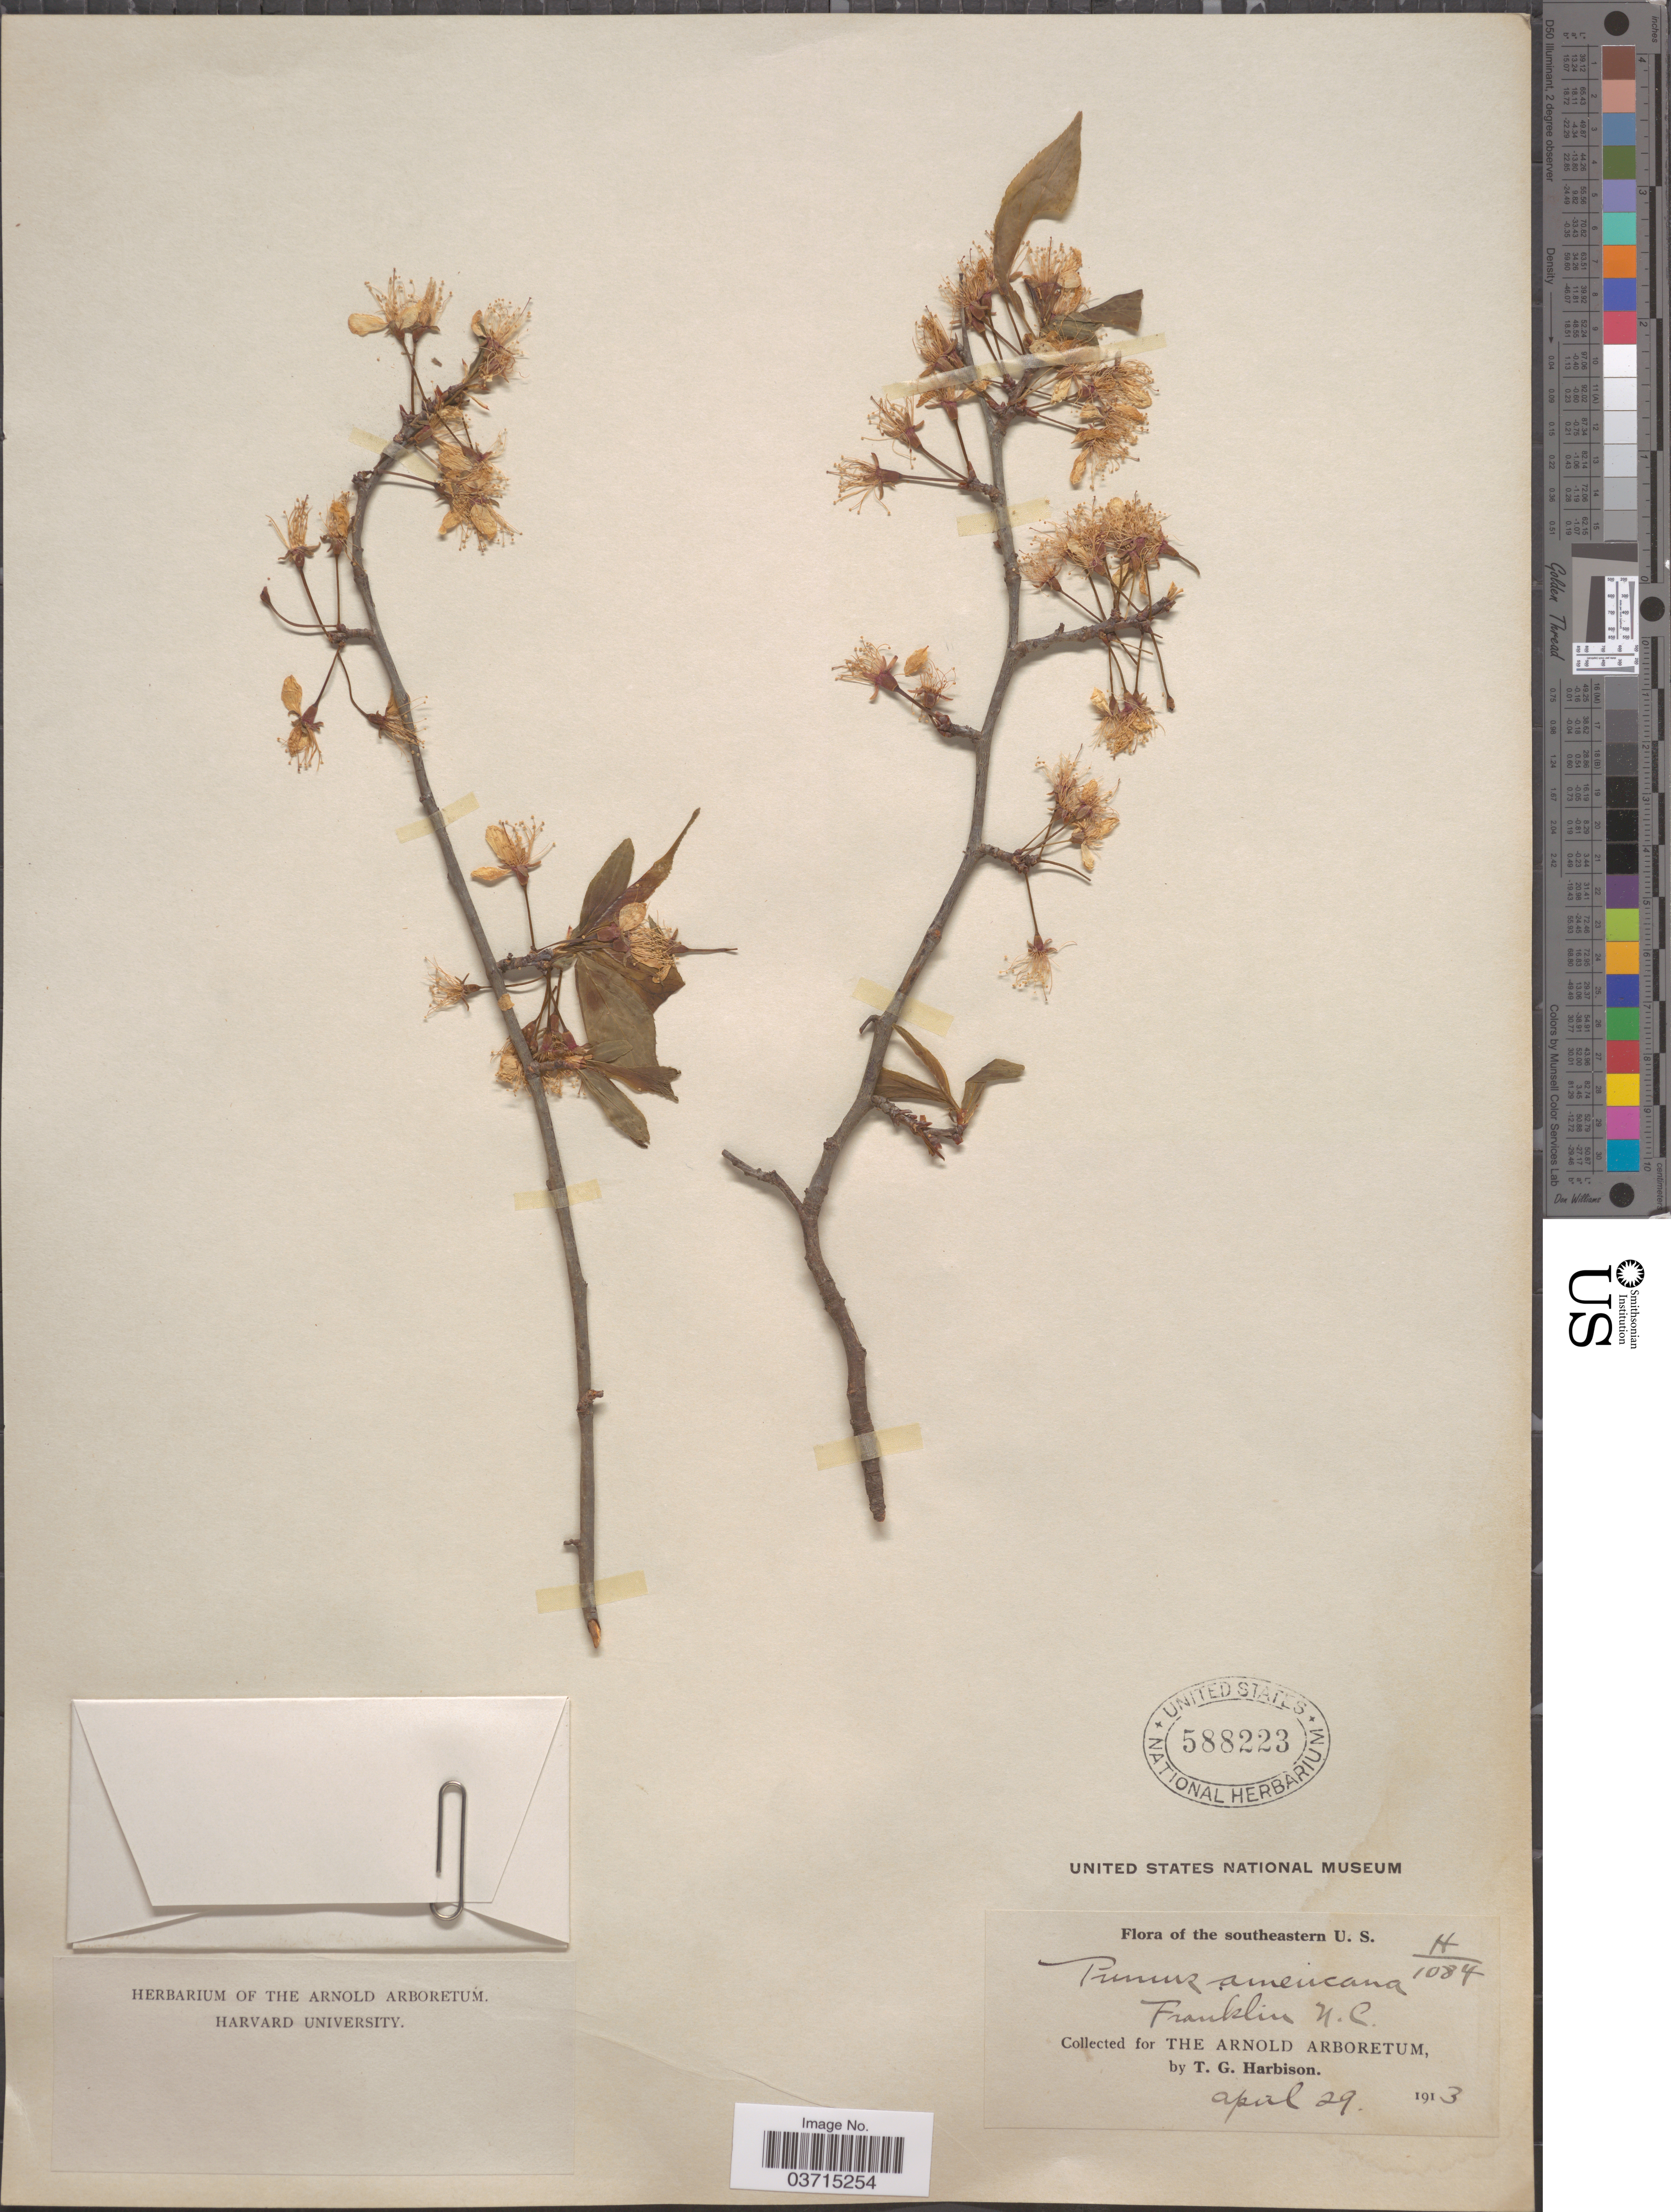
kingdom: Plantae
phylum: Tracheophyta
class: Magnoliopsida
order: Rosales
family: Rosaceae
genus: Prunus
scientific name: Prunus americana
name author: Marshall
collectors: T. Harbison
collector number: H/1084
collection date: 1913-04-29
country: United States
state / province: North Carolina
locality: The Southeastern U. S. Franklin.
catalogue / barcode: US 588223